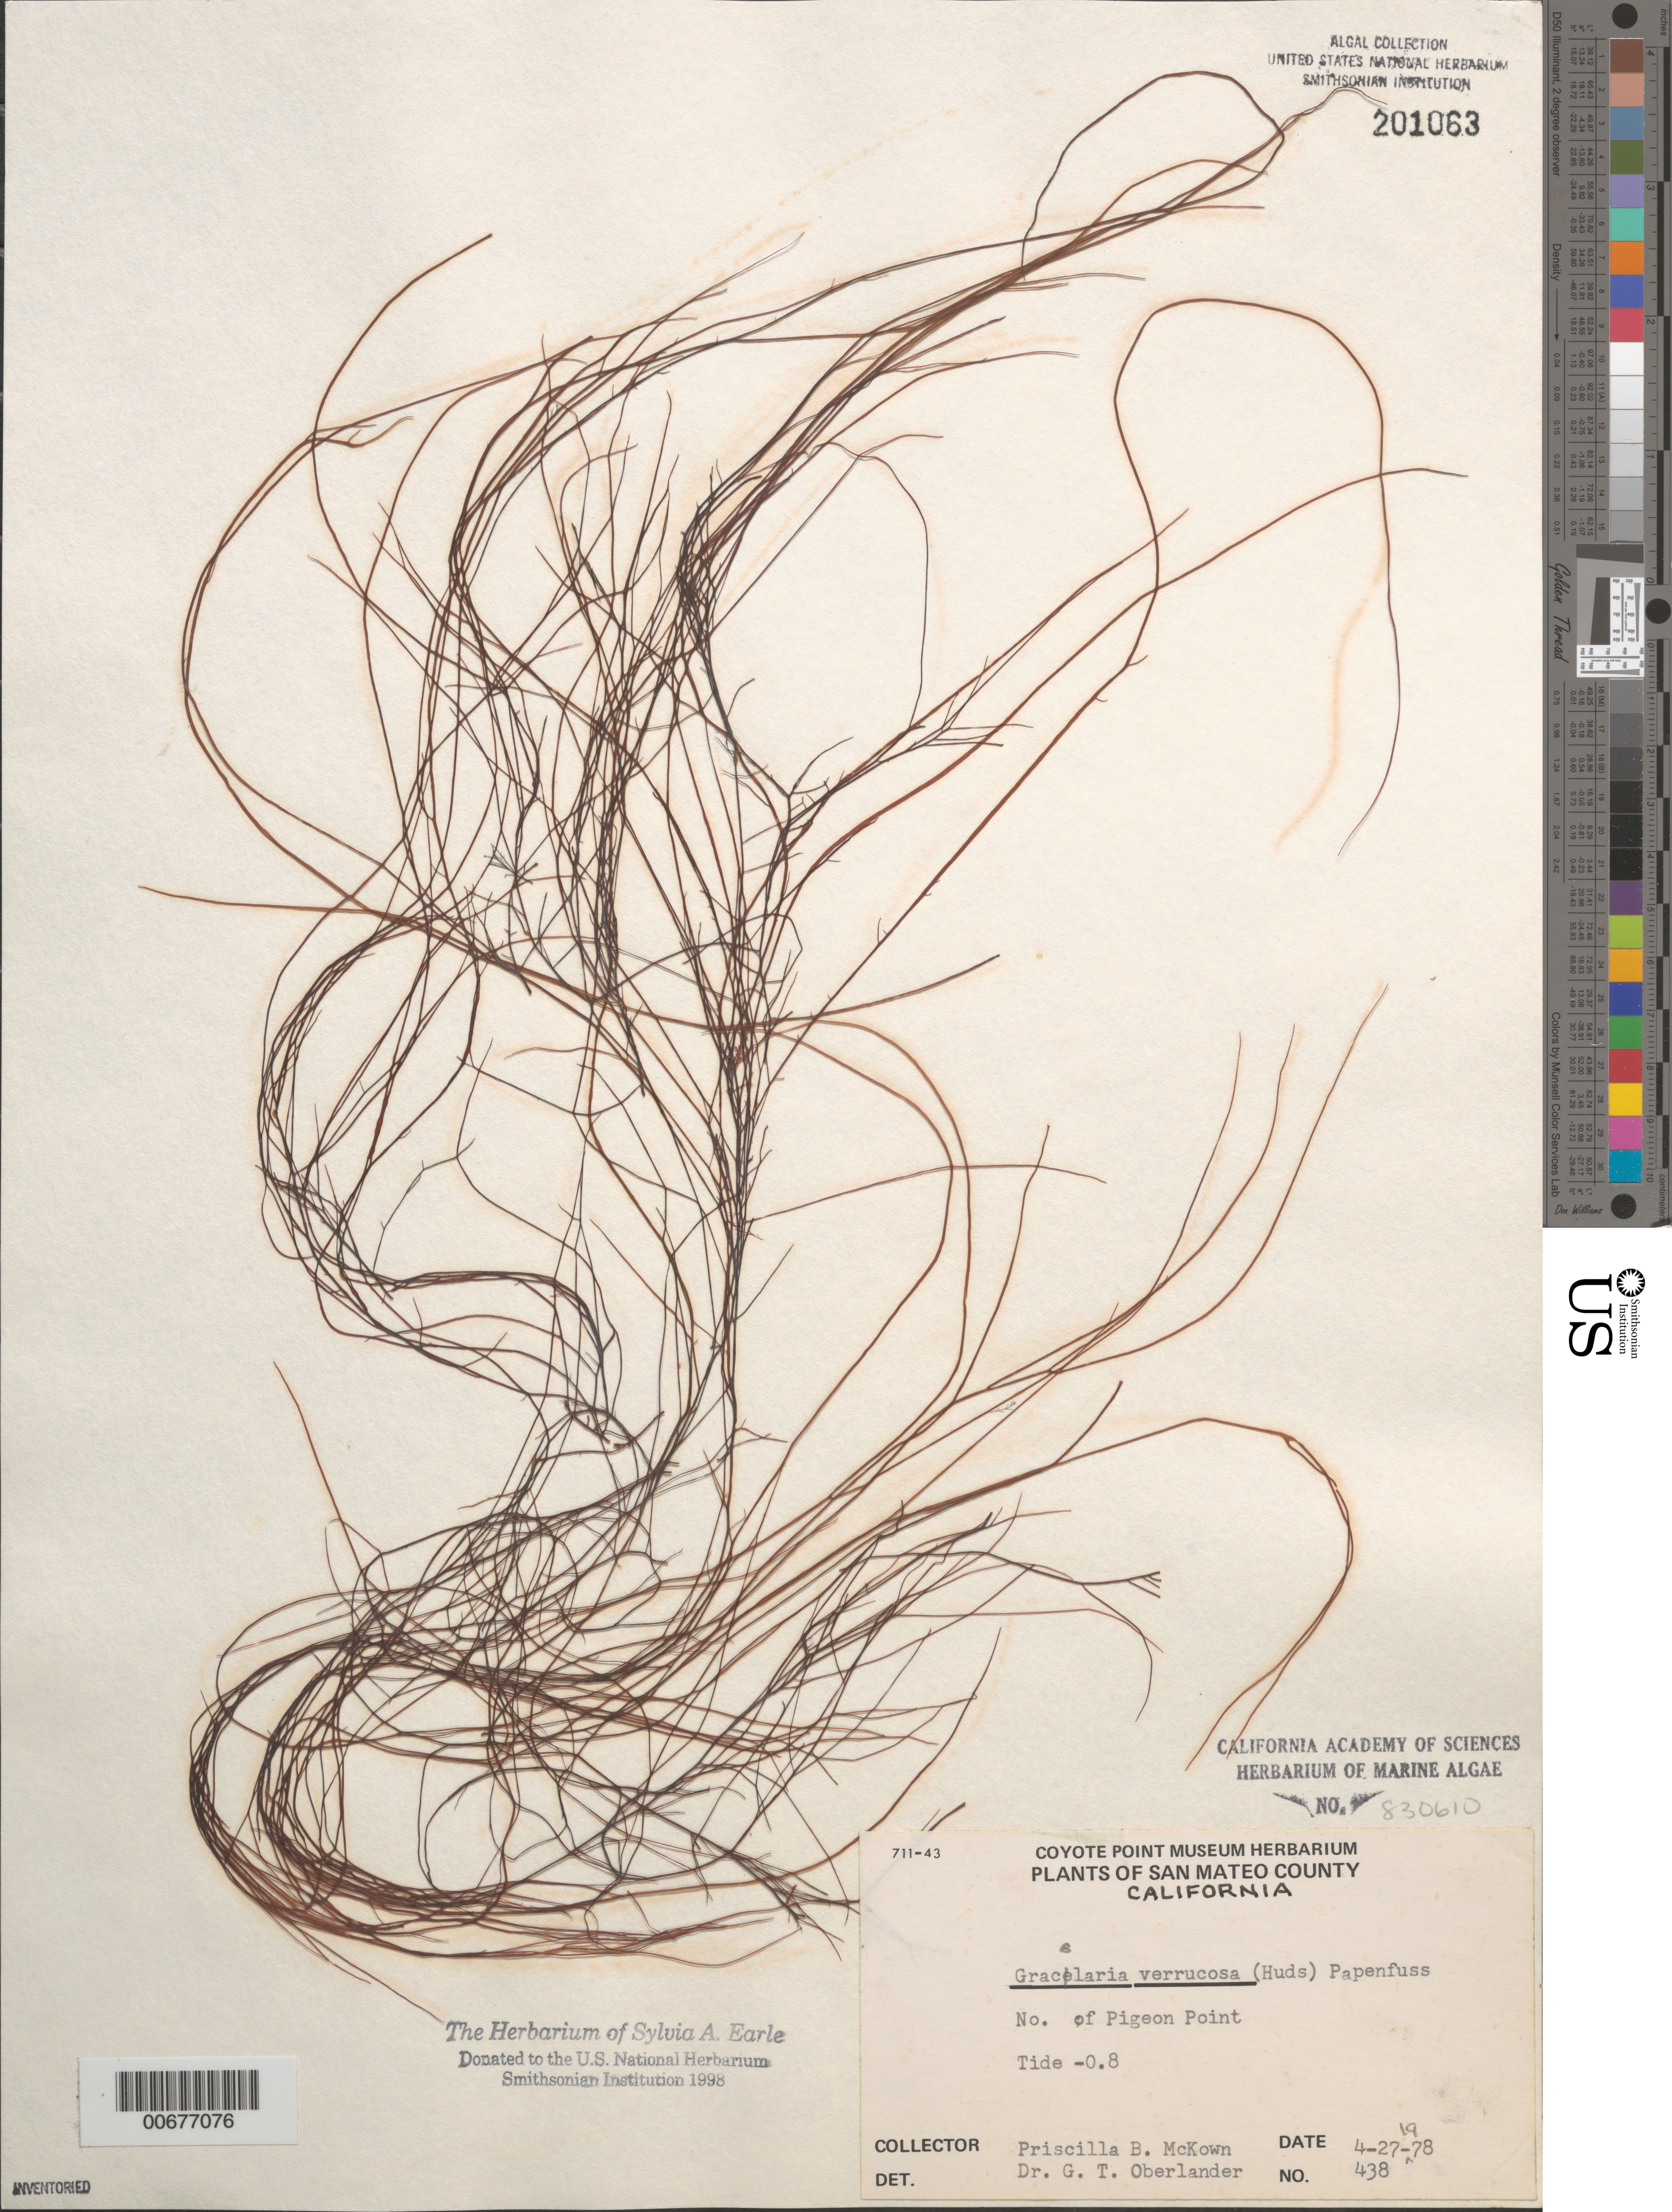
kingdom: Plantae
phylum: Rhodophyta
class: Florideophyceae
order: Gracilariales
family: Gracilariaceae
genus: Gracilariopsis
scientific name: Gracilariopsis longissima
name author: (S.G. Gmel.) Steentoft et al.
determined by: Algae name updating Project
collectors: P. McKown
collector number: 438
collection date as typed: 27 Apr 1978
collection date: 1978-04-27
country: United States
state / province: California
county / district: San Mateo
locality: North of Pigeon Point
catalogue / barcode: US 201063